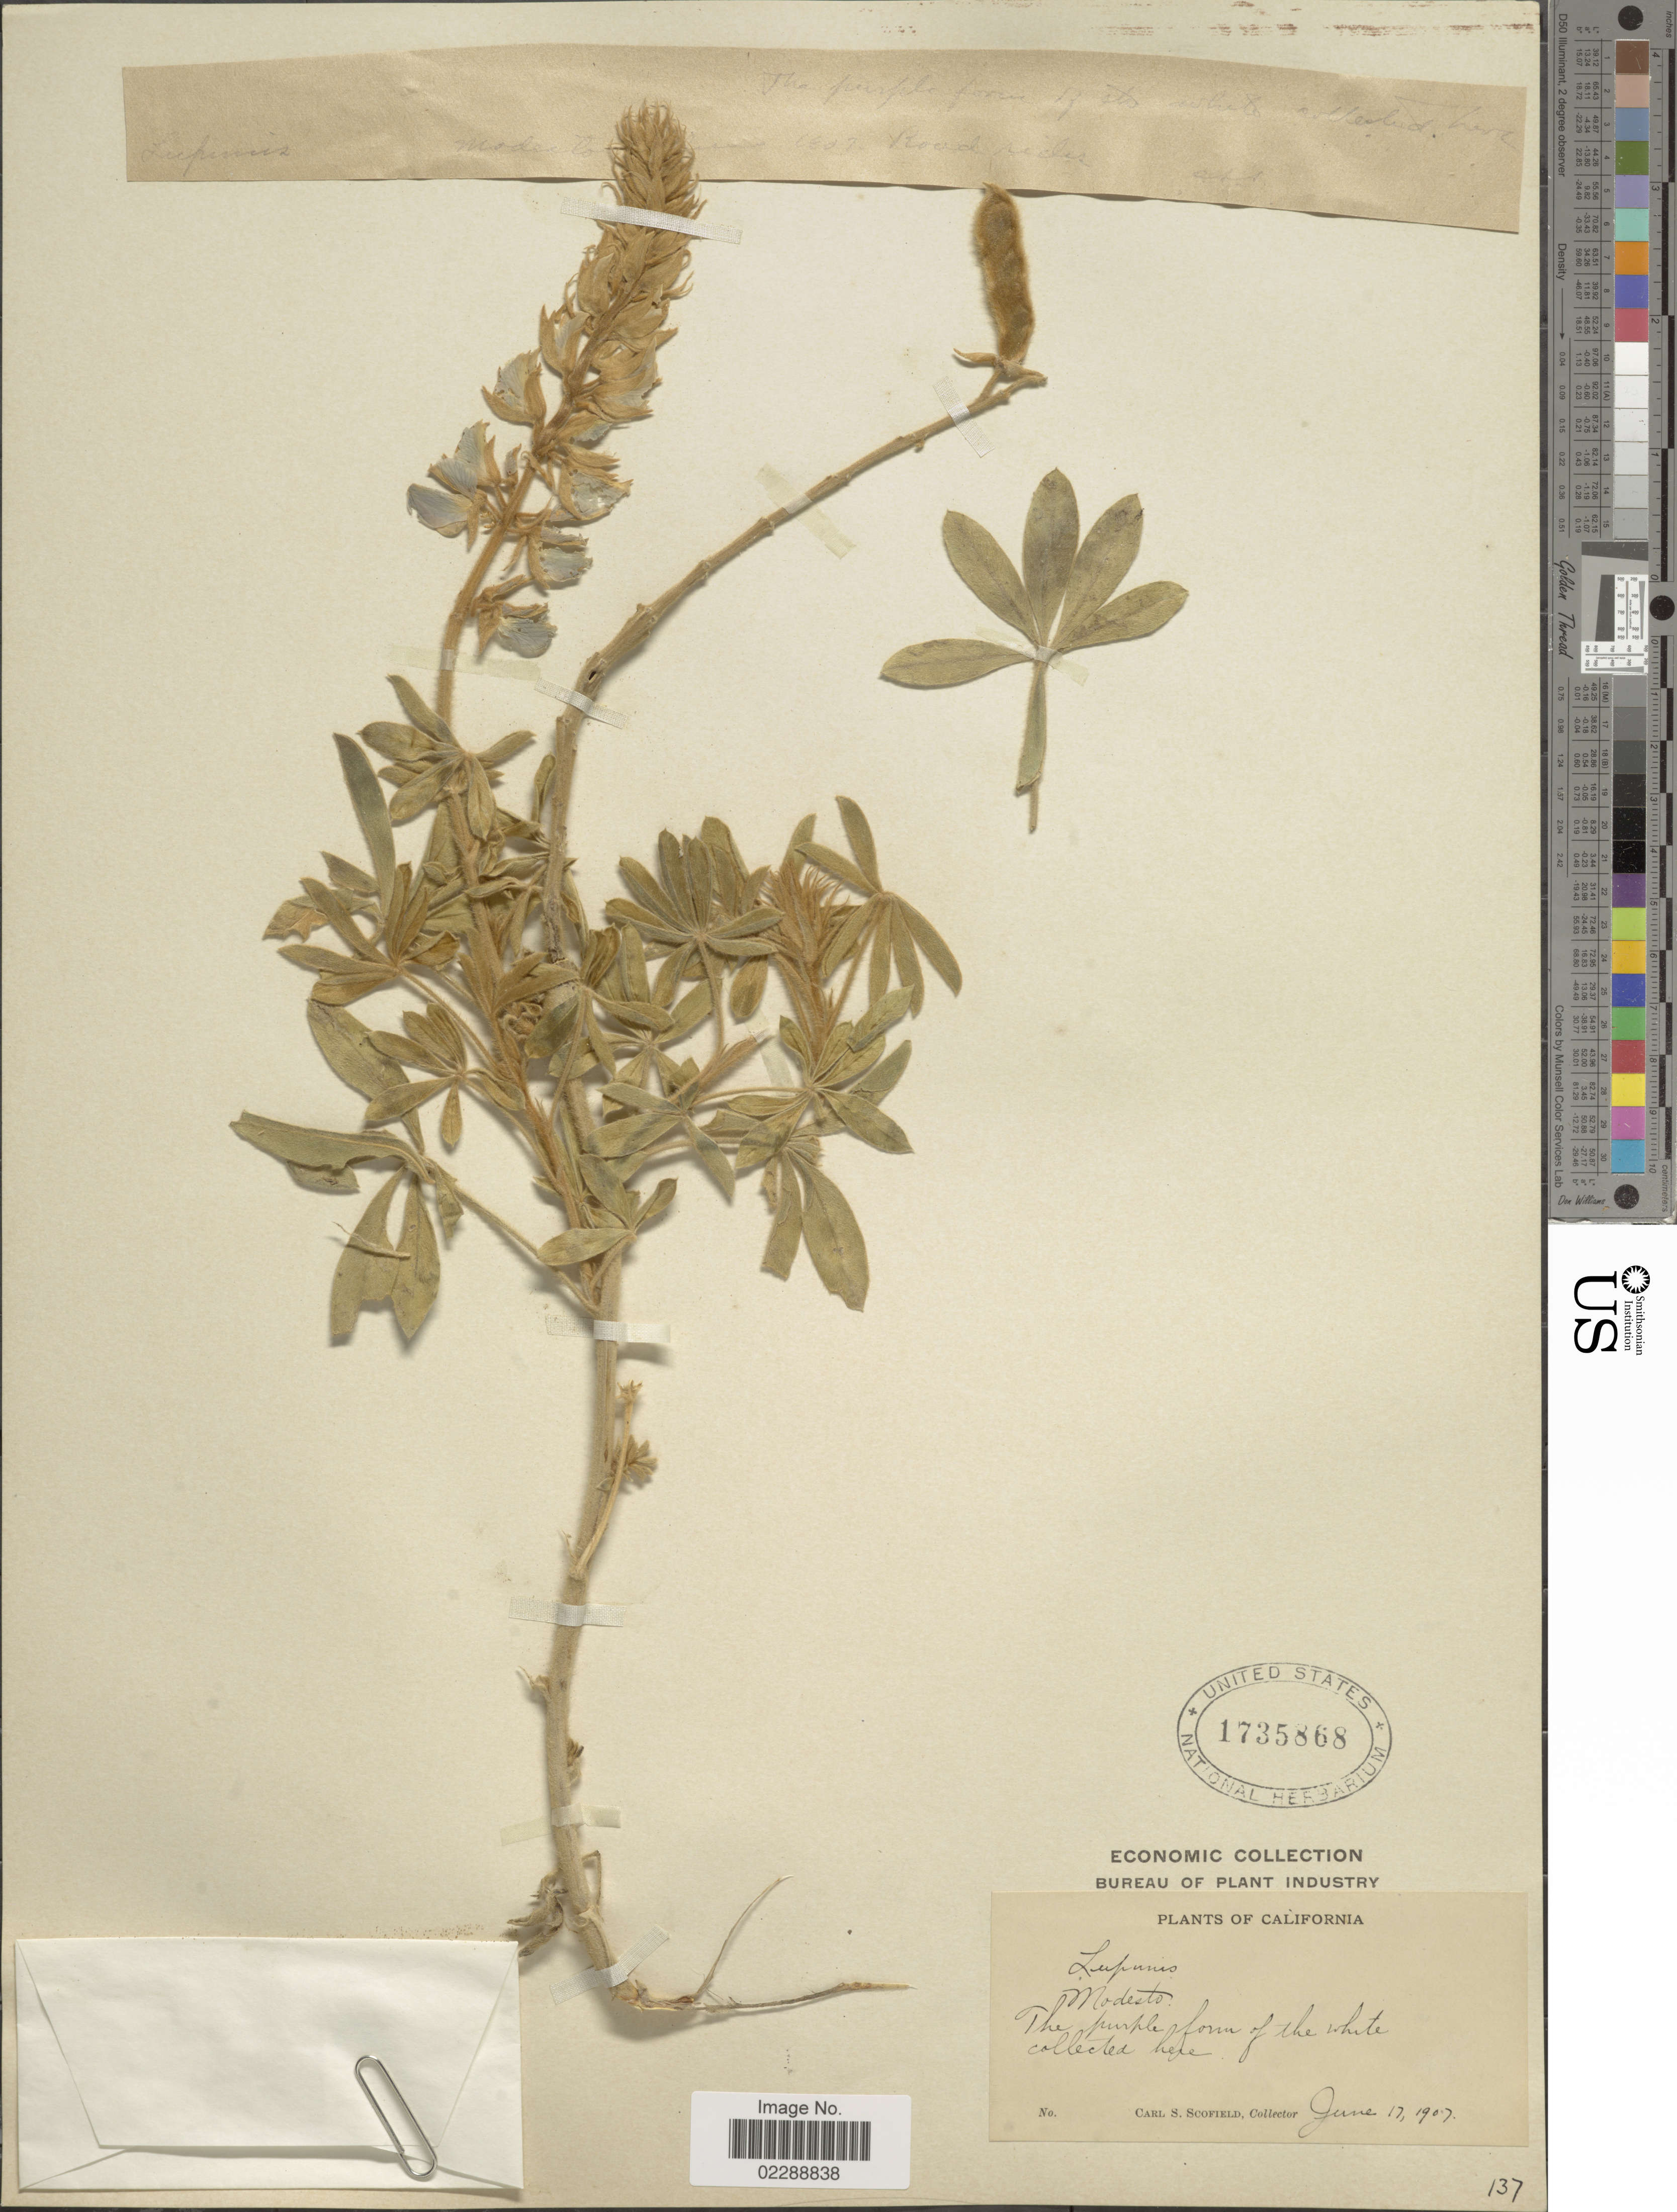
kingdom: Plantae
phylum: Tracheophyta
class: Magnoliopsida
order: Fabales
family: Fabaceae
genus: Lupinus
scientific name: Lupinus sp.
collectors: C. Scofield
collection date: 1907-06-17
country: United States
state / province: California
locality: Modesto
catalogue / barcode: US 1735868